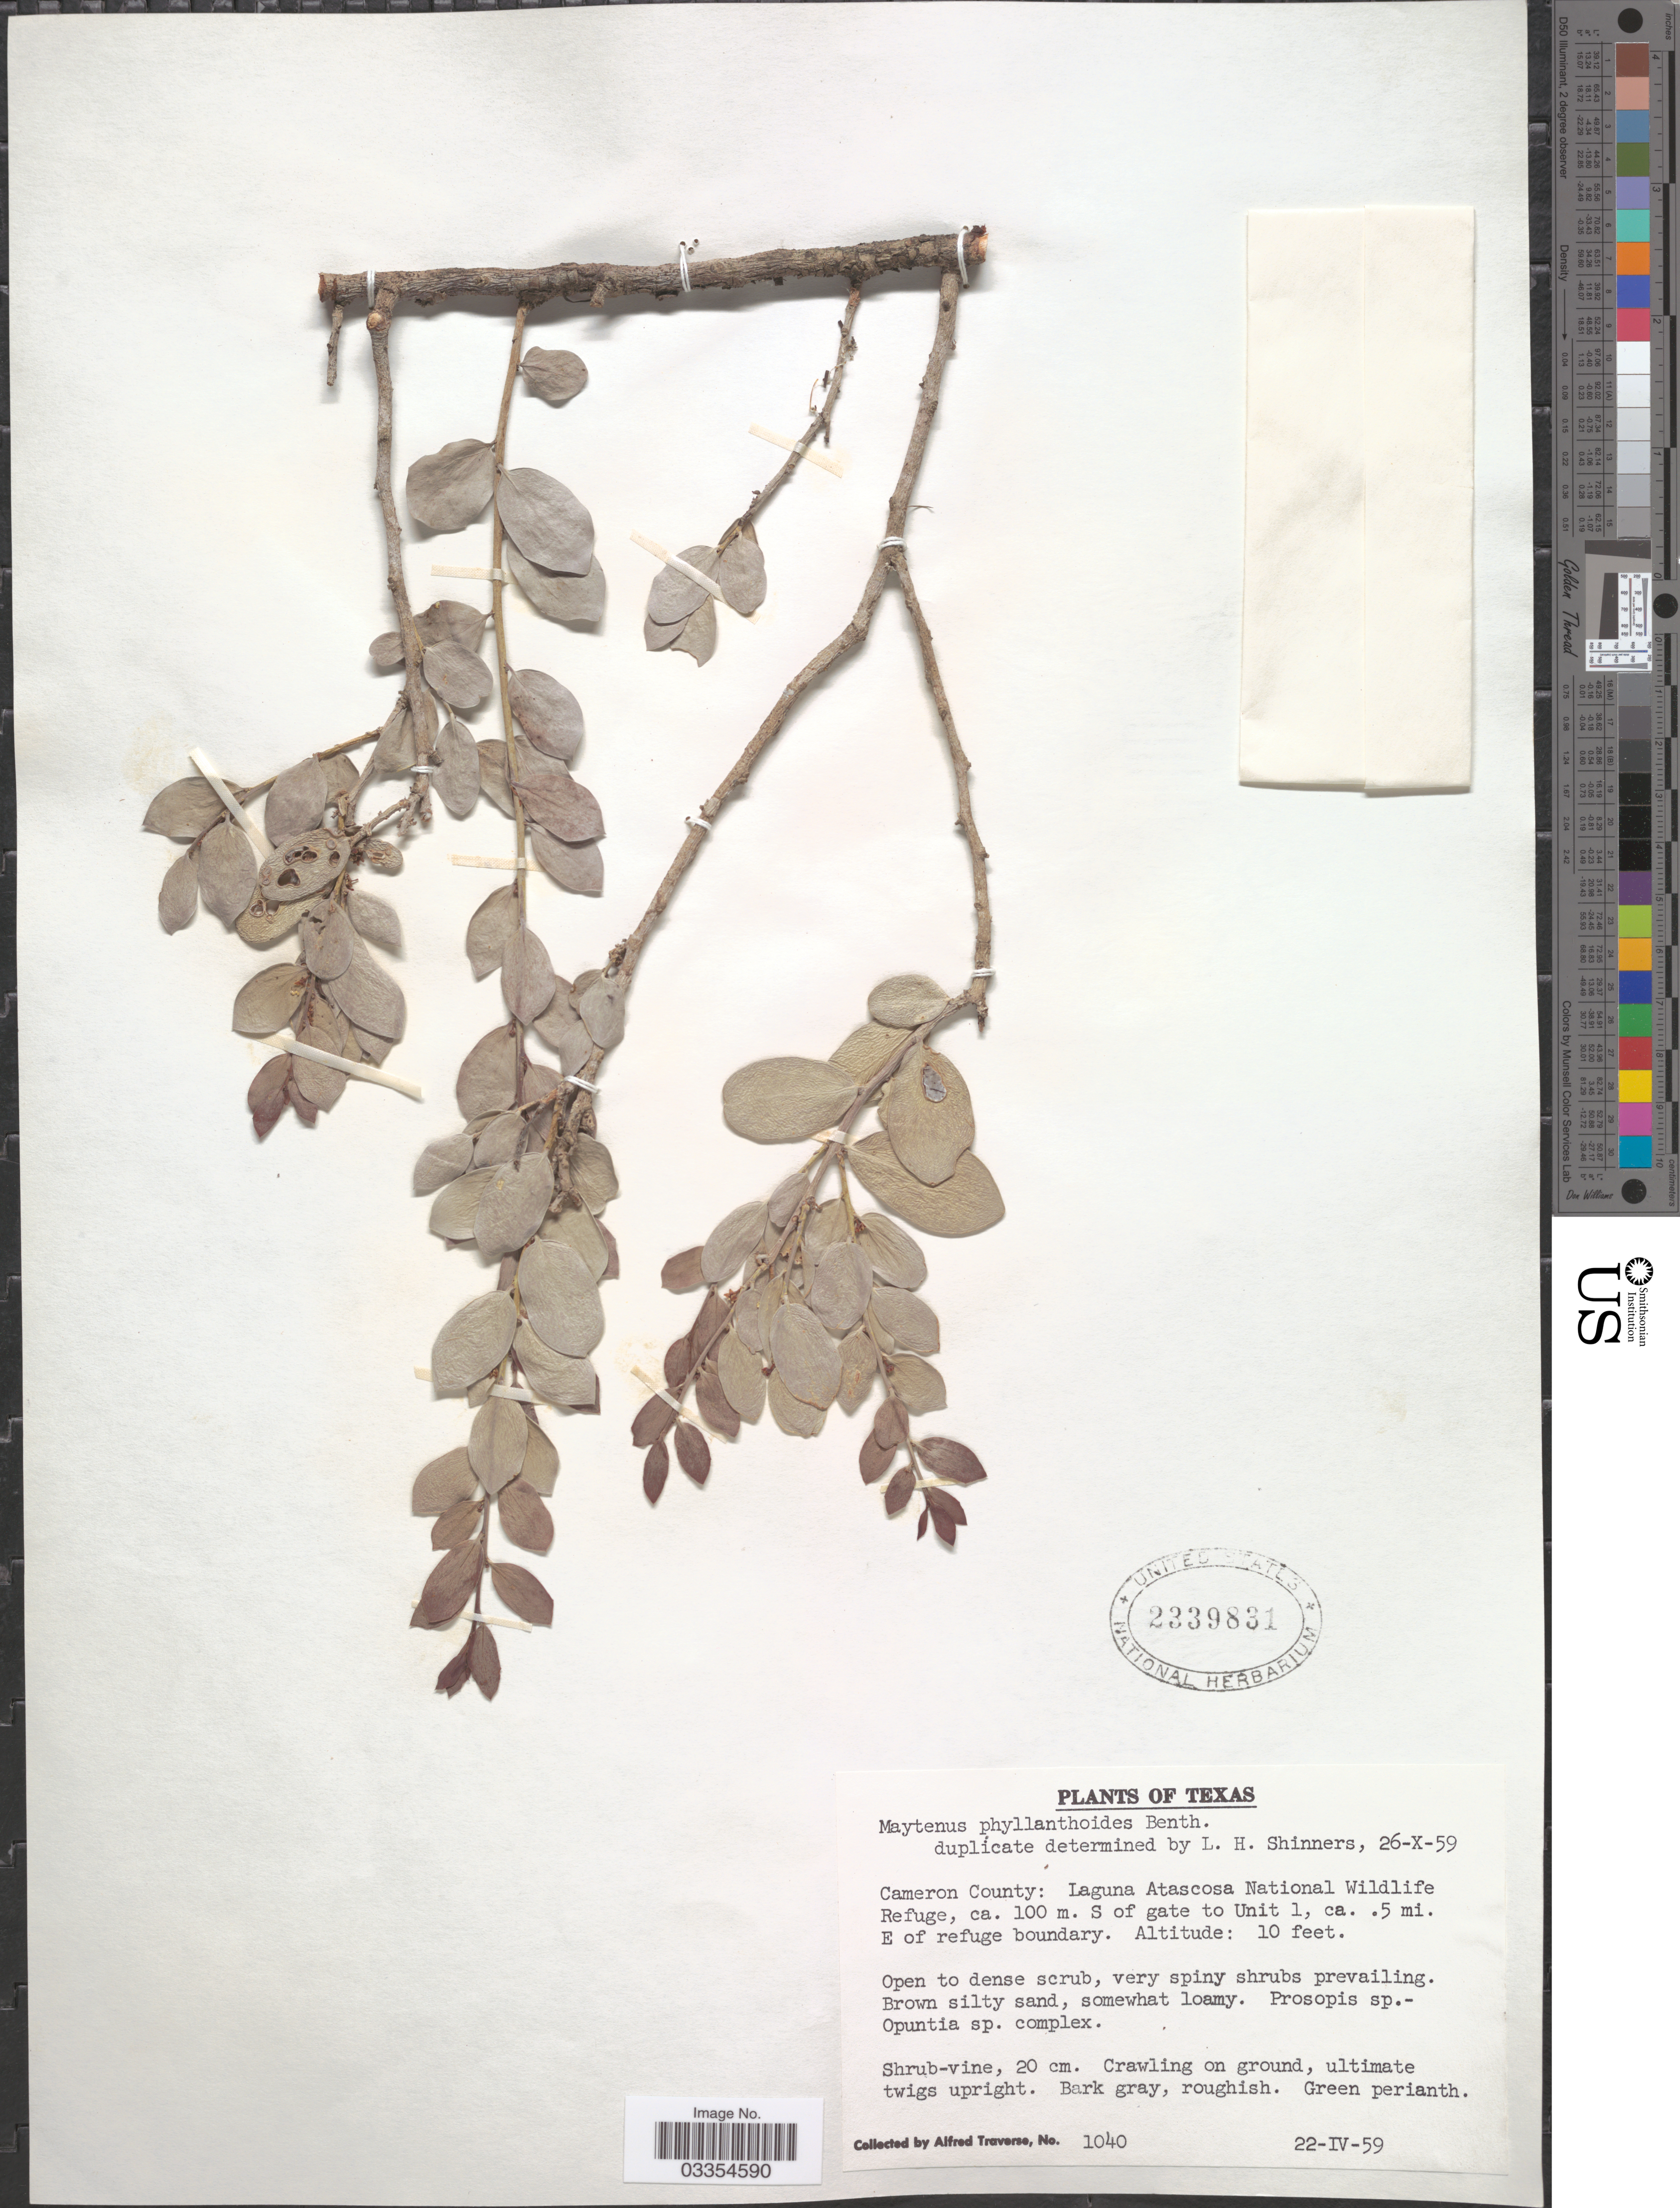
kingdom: Plantae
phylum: Tracheophyta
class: Magnoliopsida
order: Celastrales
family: Celastraceae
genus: Tricerma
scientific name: Tricerma texanum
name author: (Lundell) Lundell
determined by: Strong, Mark T., (BOT), Smithsonian Institution - National Museum of Natural History (UNITED STATES)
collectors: A. Traverse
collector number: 1040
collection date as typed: Transcribed d/m/y: 22/4/59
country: United States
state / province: Texas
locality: Cameron County: Laguna Atascosa National Wildlife Refuge, ca. 100 m. S of gate to Unit 1, ca. 5 mi. E of refuge boundary.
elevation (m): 3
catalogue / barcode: US 2339831